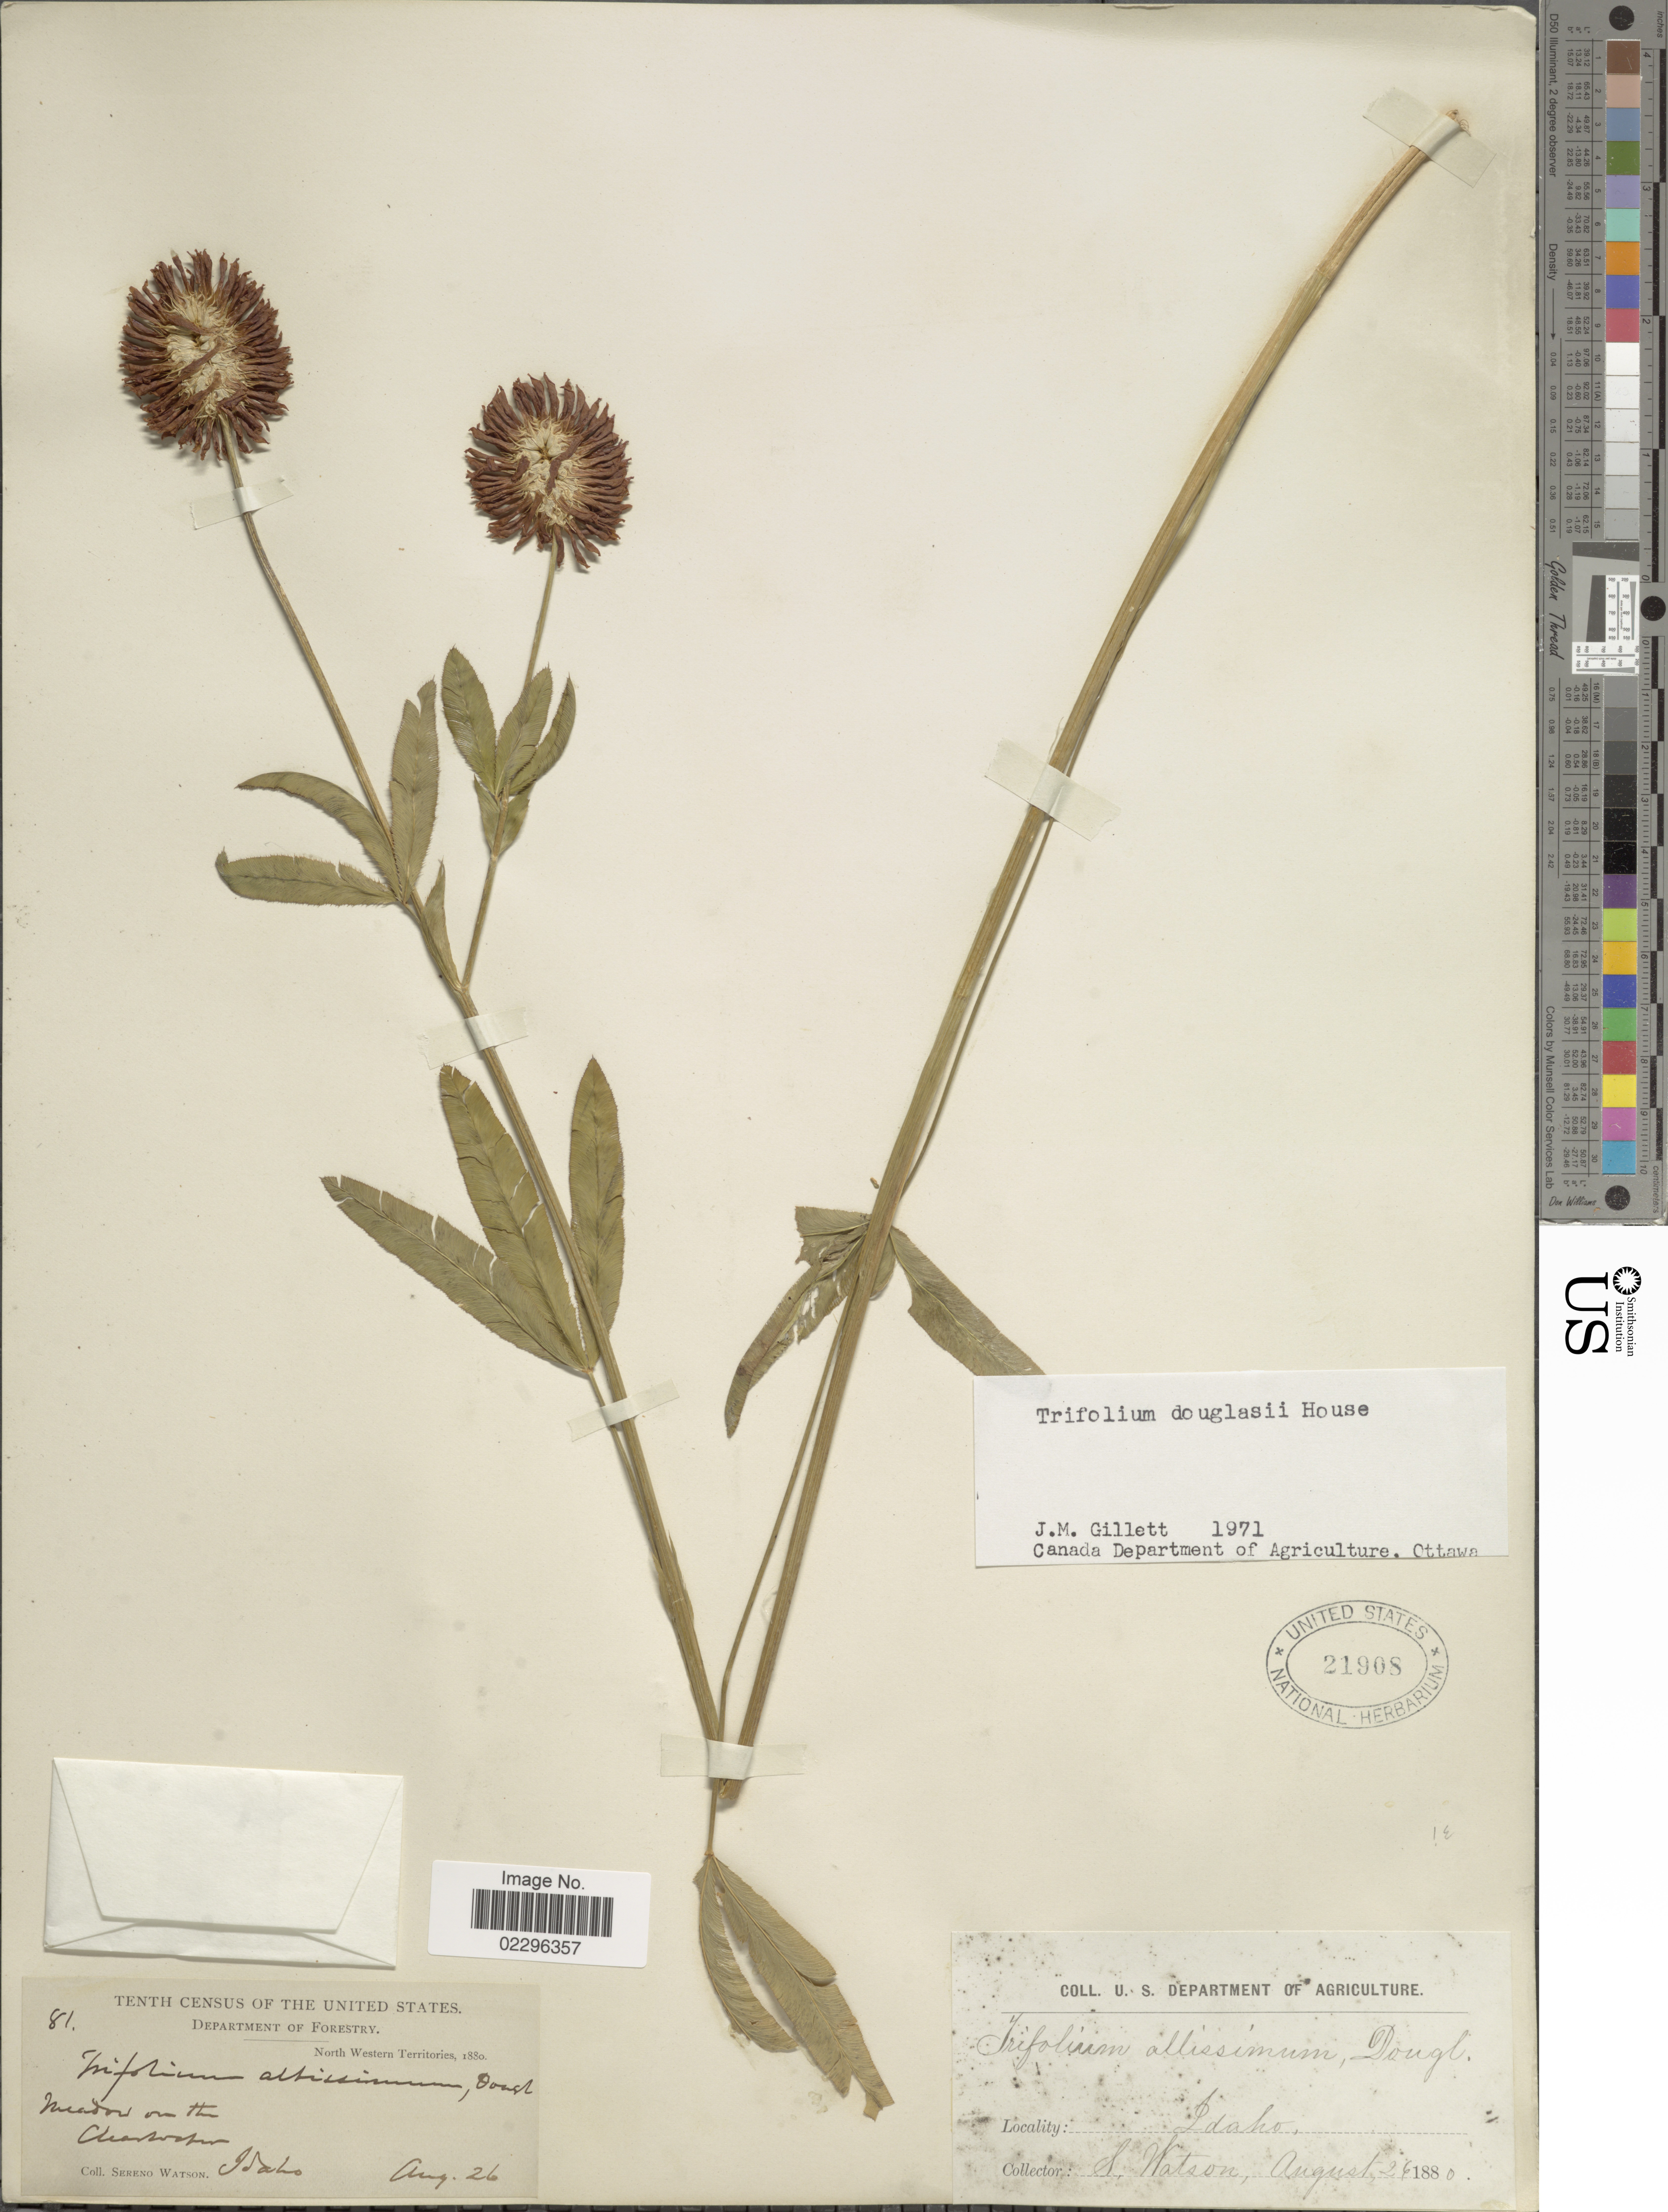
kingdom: Plantae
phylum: Tracheophyta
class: Magnoliopsida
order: Fabales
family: Fabaceae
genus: Trifolium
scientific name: Trifolium douglasii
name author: House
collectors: S. Watson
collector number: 81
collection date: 1880-08-26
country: United States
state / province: Idaho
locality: North Western Territories. Meadow on the Clearwater.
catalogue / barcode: US 21908